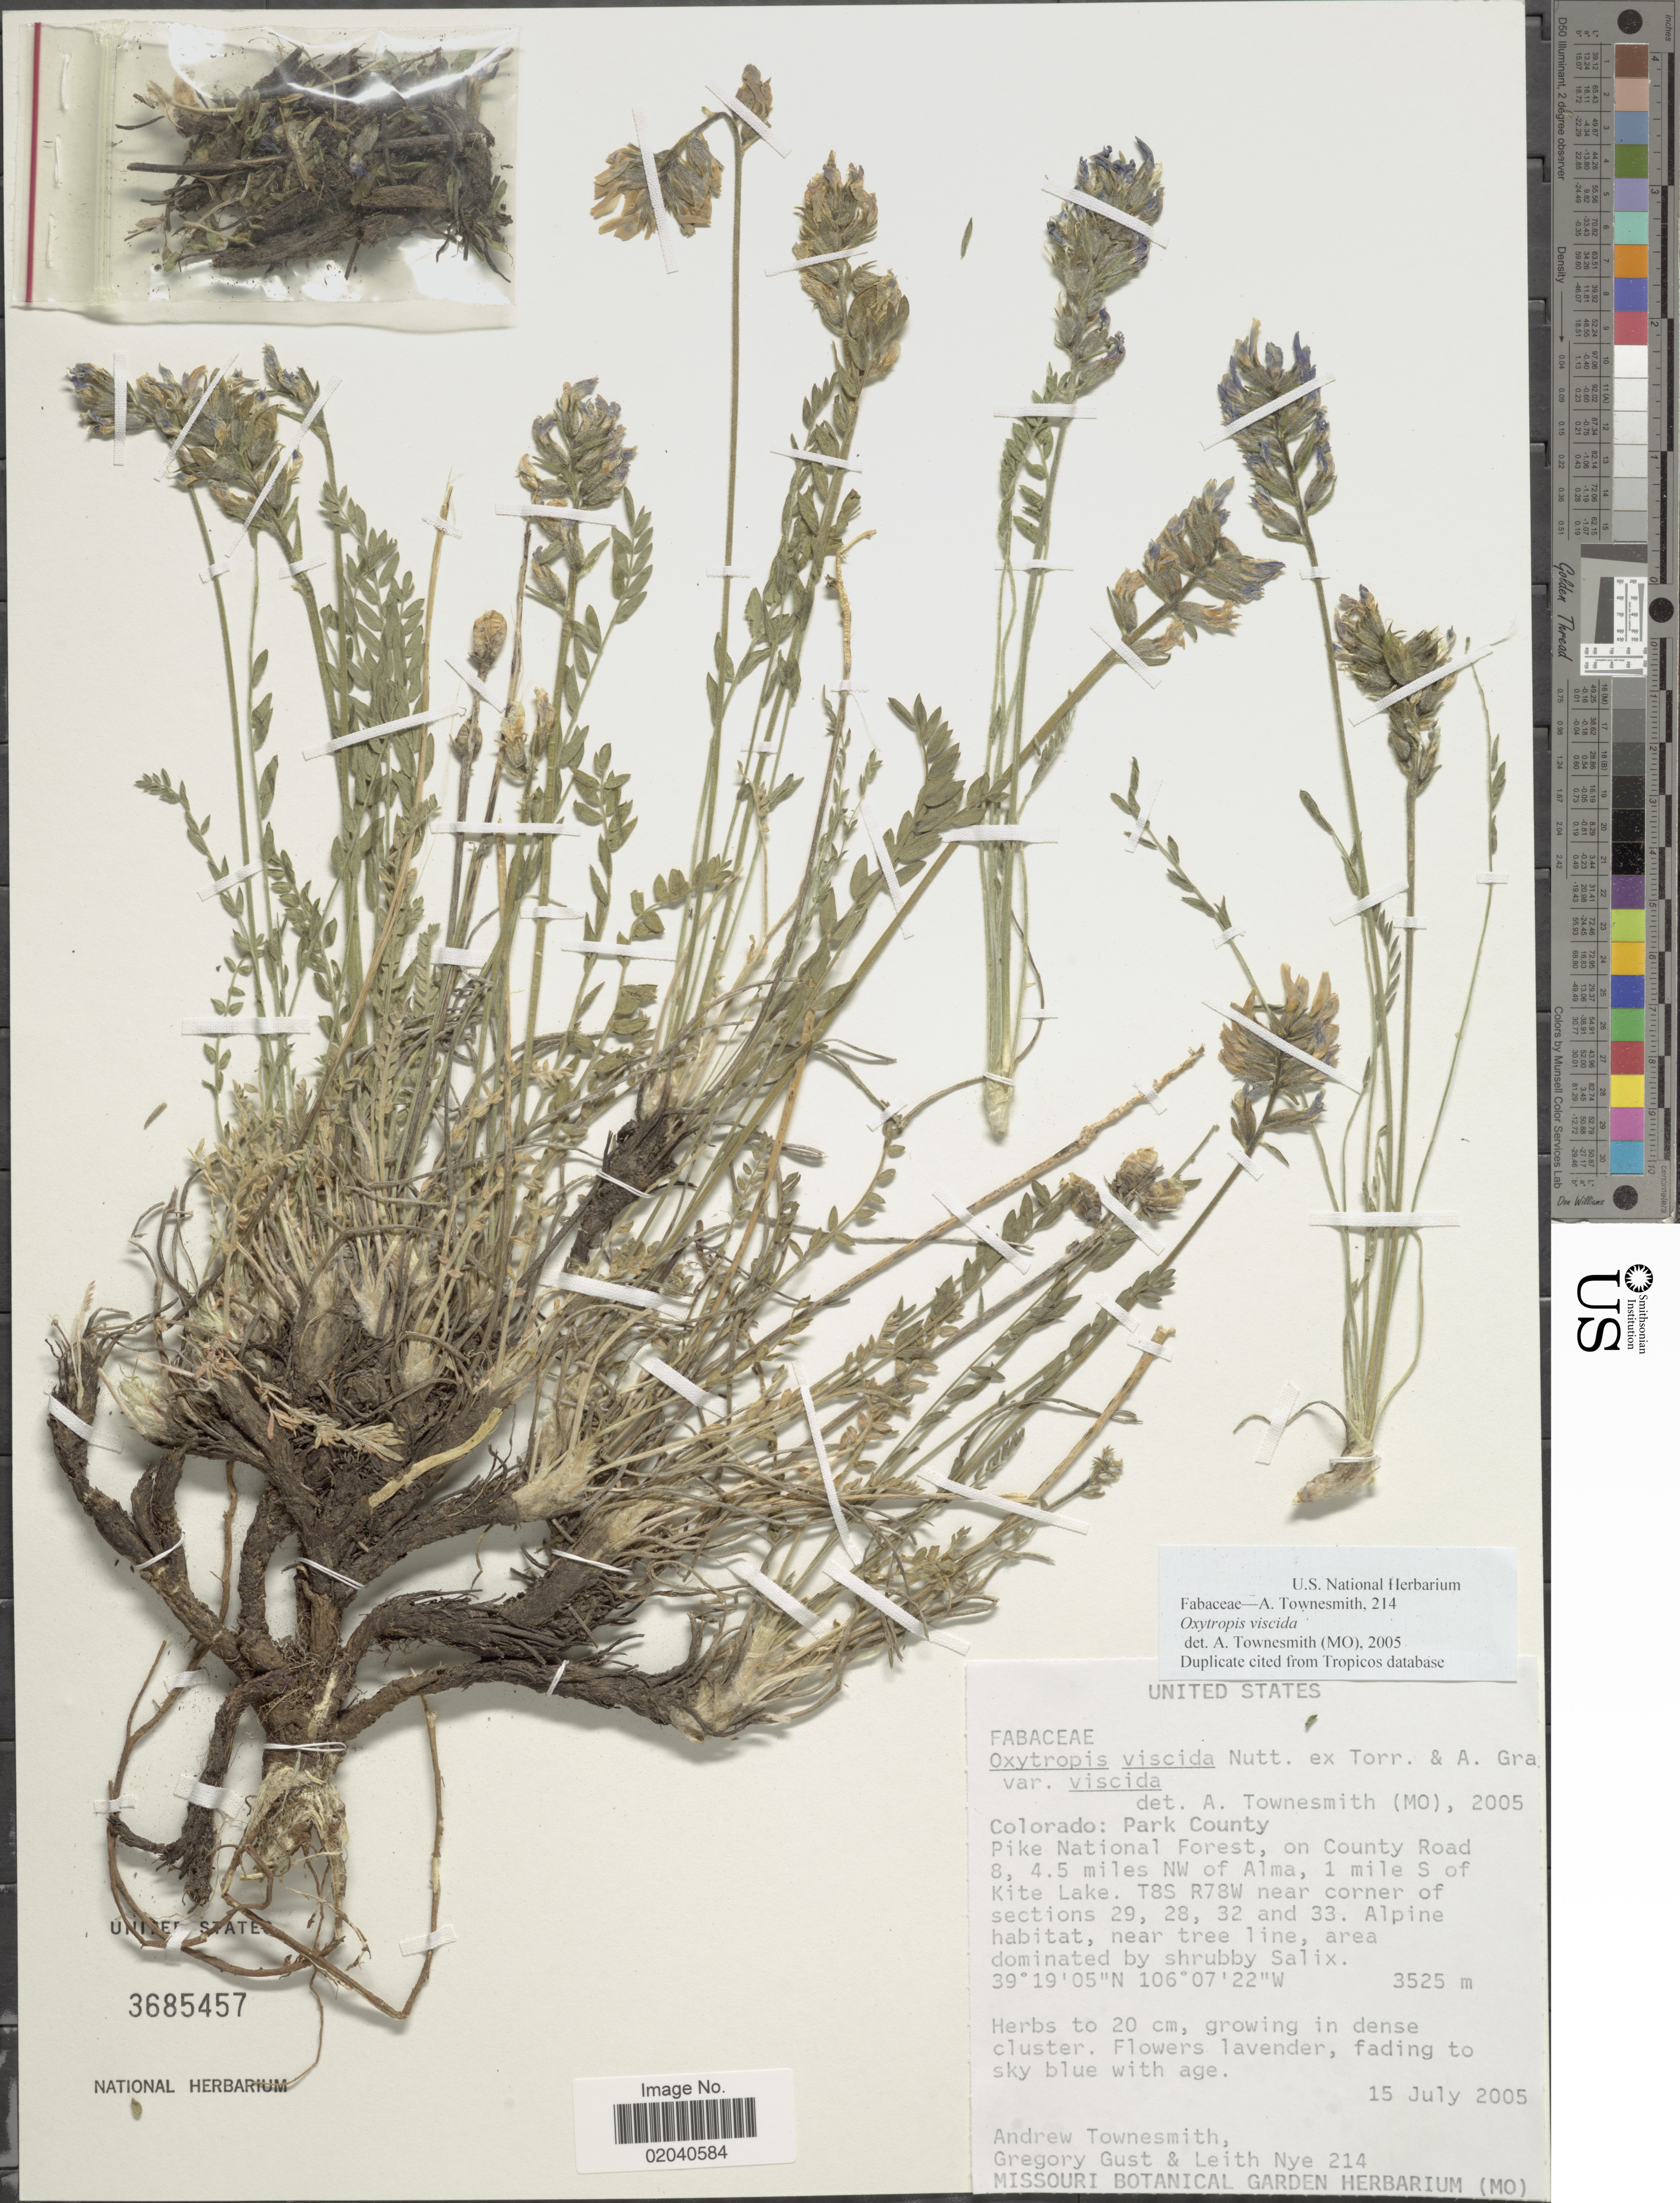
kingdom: Plantae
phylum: Tracheophyta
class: Magnoliopsida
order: Fabales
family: Fabaceae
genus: Oxytropis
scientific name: Oxytropis viscida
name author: Nutt.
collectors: A. Townesmith, G. Gust & L. Nye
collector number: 214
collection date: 2005-07-15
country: United States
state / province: Colorado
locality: Park County, Pike National Forest, on County Road 8, 4.5 miles NW of Alma, 1 mile S of Kite Lake. T8S R78W near corner of sections 29, 28, 32 and 33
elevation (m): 3525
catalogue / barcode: US 3685457